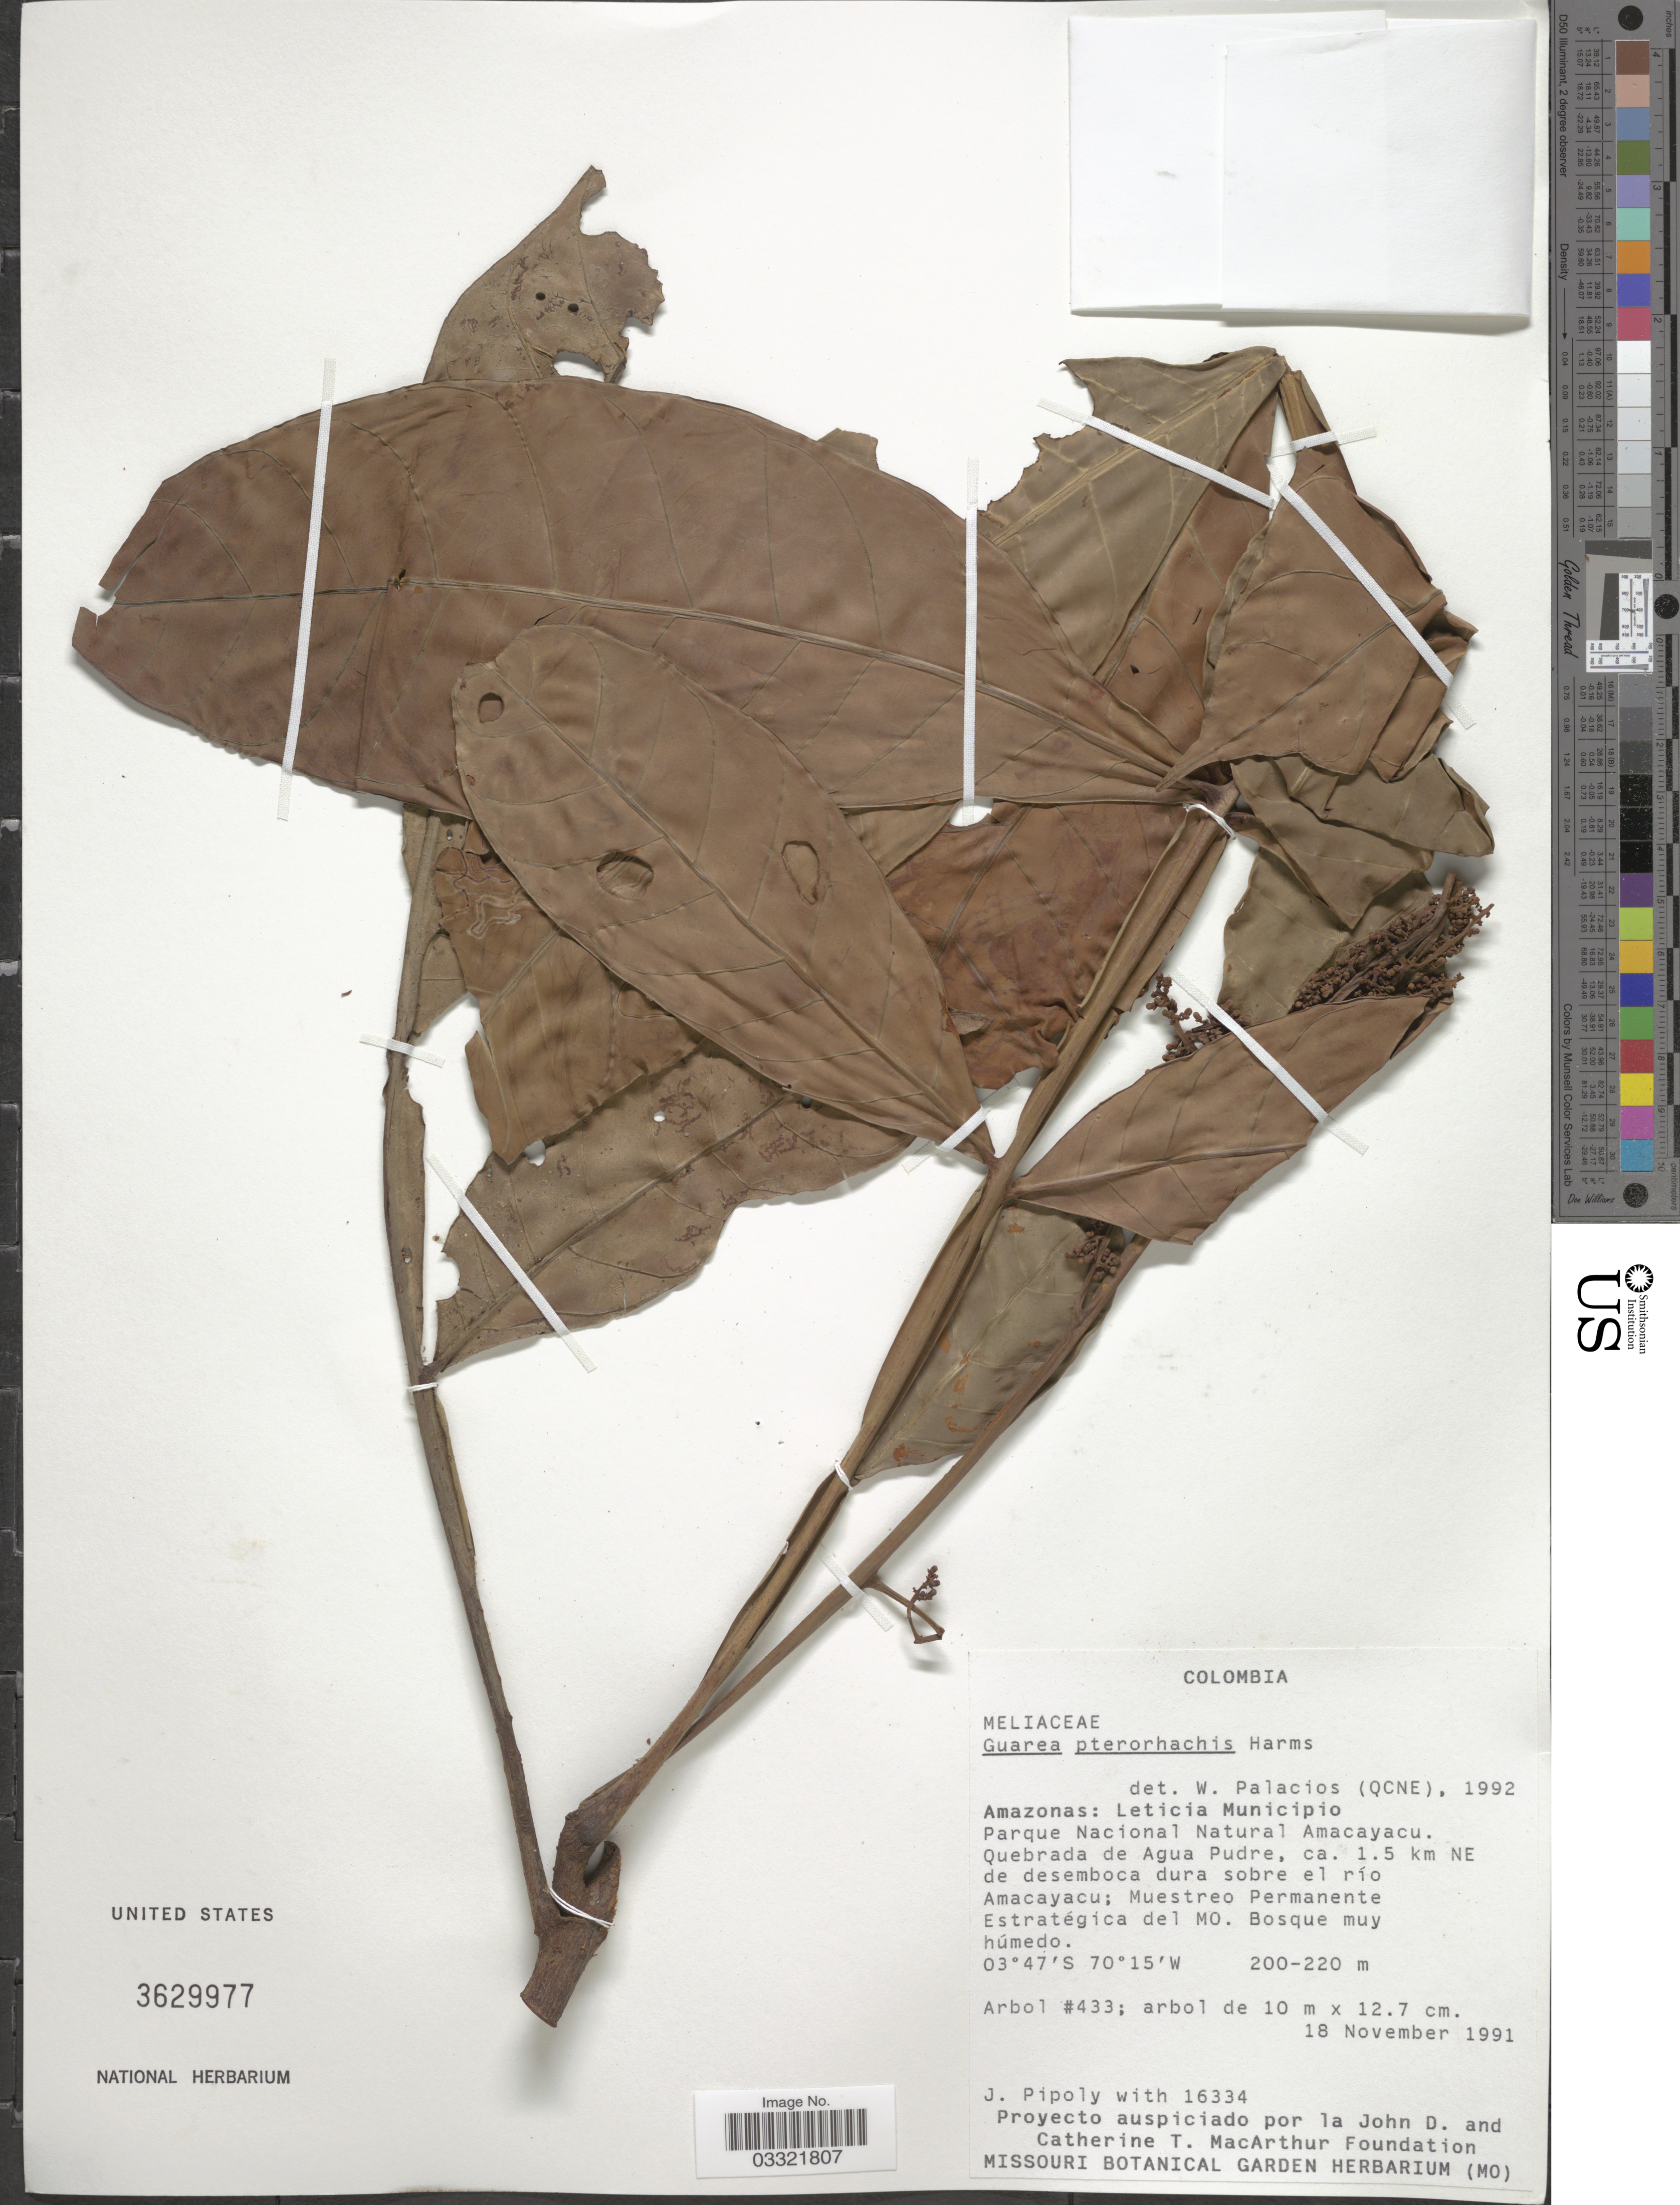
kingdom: Plantae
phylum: Tracheophyta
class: Magnoliopsida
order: Sapindales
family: Meliaceae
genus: Guarea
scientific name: Guarea pterorhachis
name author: Harms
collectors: J. J. Pipoly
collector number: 16334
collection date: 1991-11-18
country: Colombia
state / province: Amazônas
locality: Leticia Municipio. Parque Nacional Natural Amacayacu. Quebrada de Agua Pudre, ca. 1.5 km NE de desemboca dura sobre el río Amacayacu.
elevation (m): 200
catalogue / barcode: US 3629977